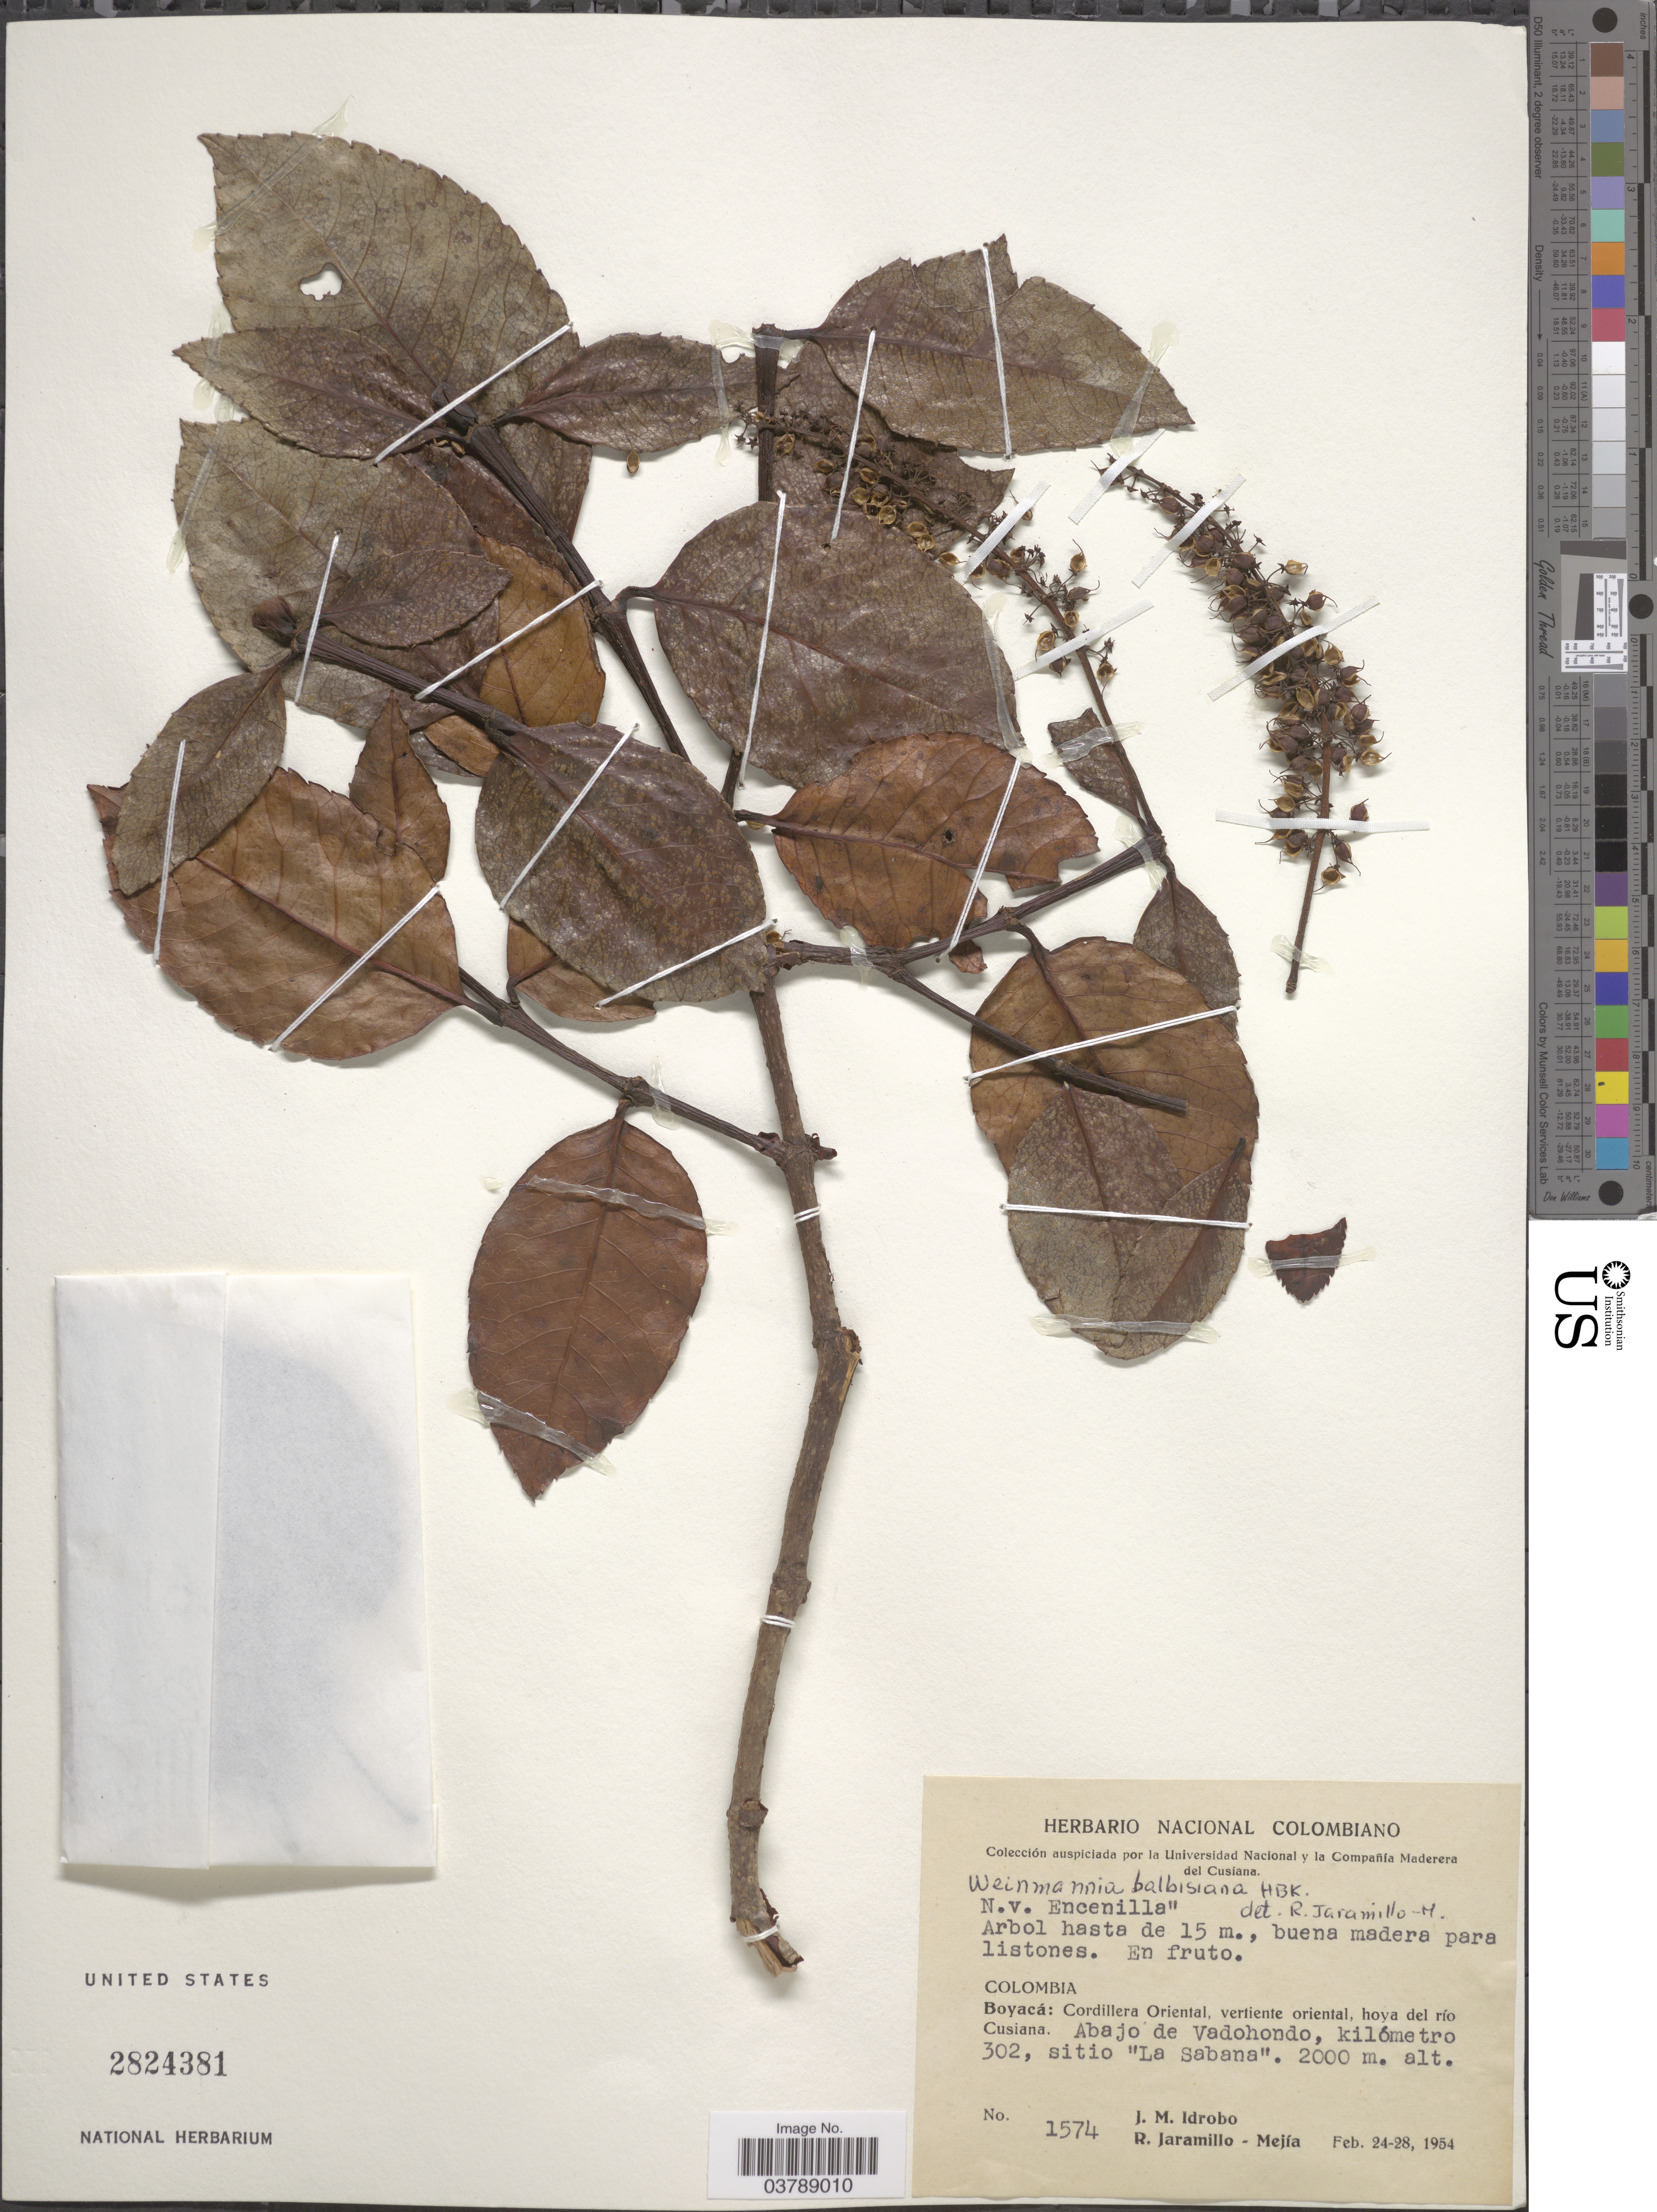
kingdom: Plantae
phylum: Tracheophyta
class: Magnoliopsida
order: Oxalidales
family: Cunoniaceae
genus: Weinmannia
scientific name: Weinmannia balbisiana var. laurina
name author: (Kunth) Cuatrec.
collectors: J. M. Idrobo & R. Jaramillo M.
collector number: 1574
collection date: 1954-02-24/1954-02-28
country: Colombia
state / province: Boyacá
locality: Cordillera Oriental, vertiente oriental, hoya del río Cusiana. Abajo de Vadohondo, kilómetro 302, sitio "La Sabana".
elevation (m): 2000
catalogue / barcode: US 2824381